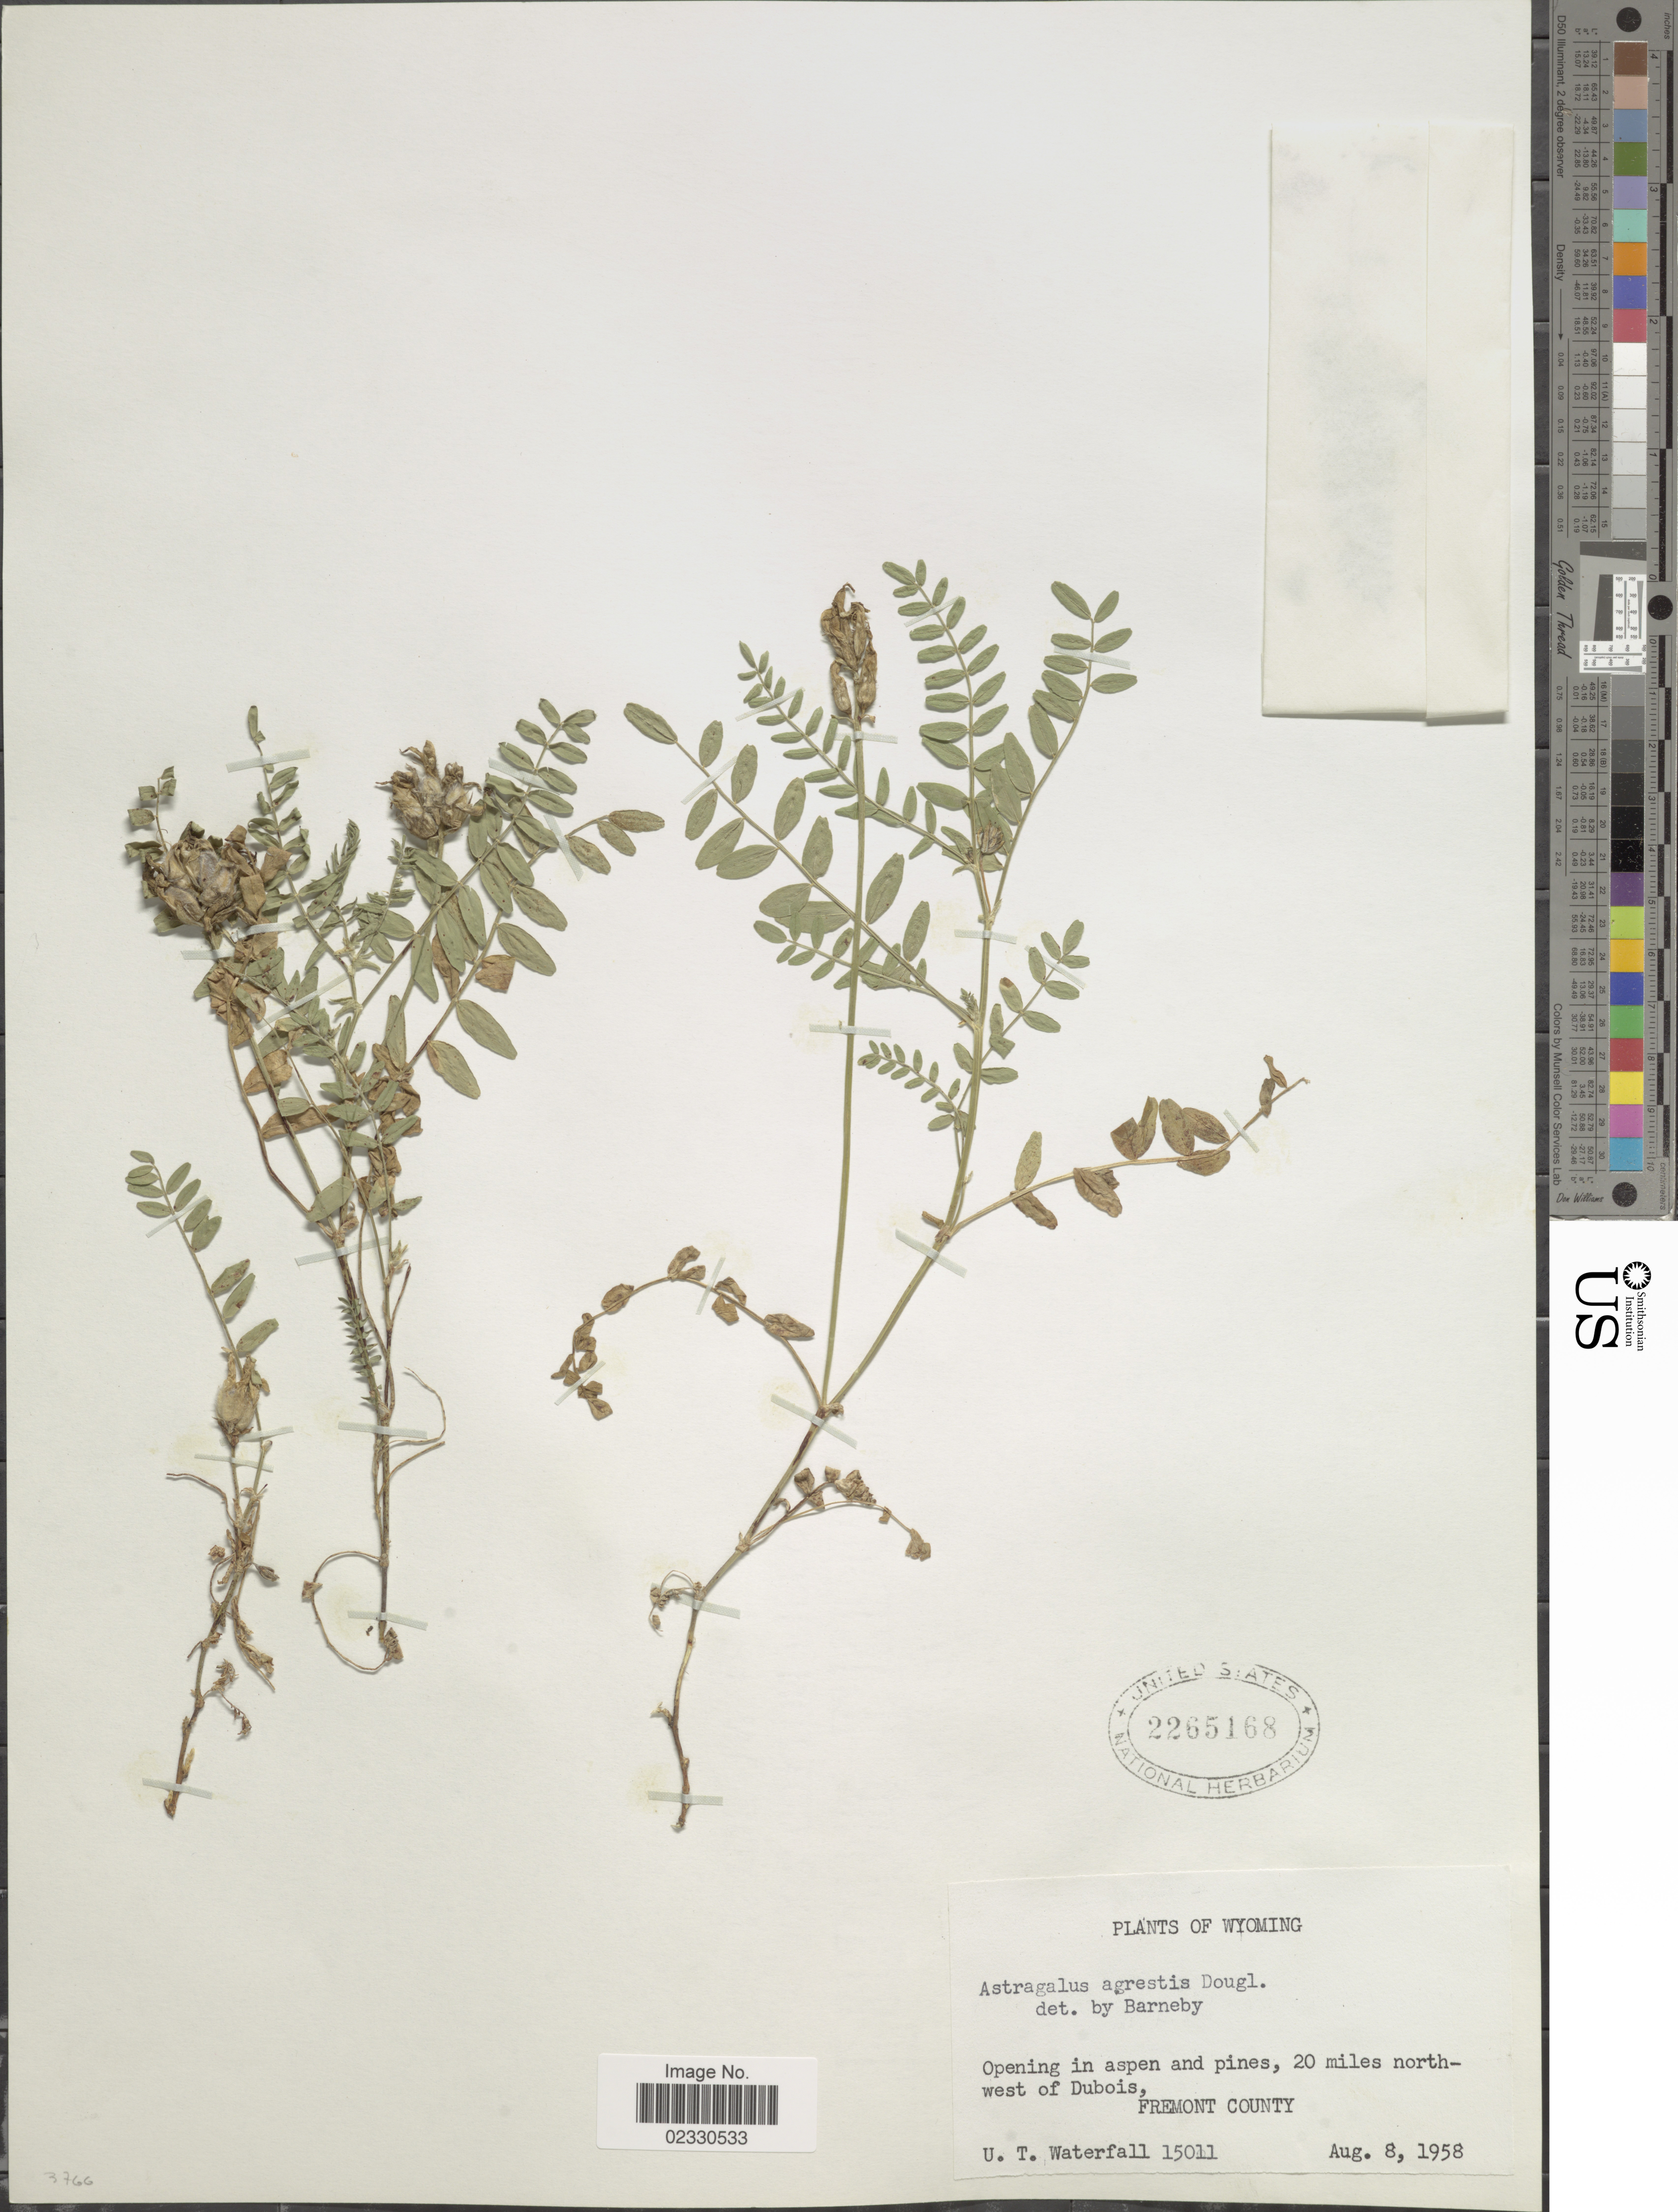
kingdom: Plantae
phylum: Tracheophyta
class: Magnoliopsida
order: Fabales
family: Fabaceae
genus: Astragalus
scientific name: Astragalus dasyglottis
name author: DC.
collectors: U. T. Waterfall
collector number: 15011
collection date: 1958-08-08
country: United States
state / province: Wyoming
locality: Opening in aspen and pines, 20 miles northwest of Dubois, Fremont County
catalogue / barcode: US 2265168